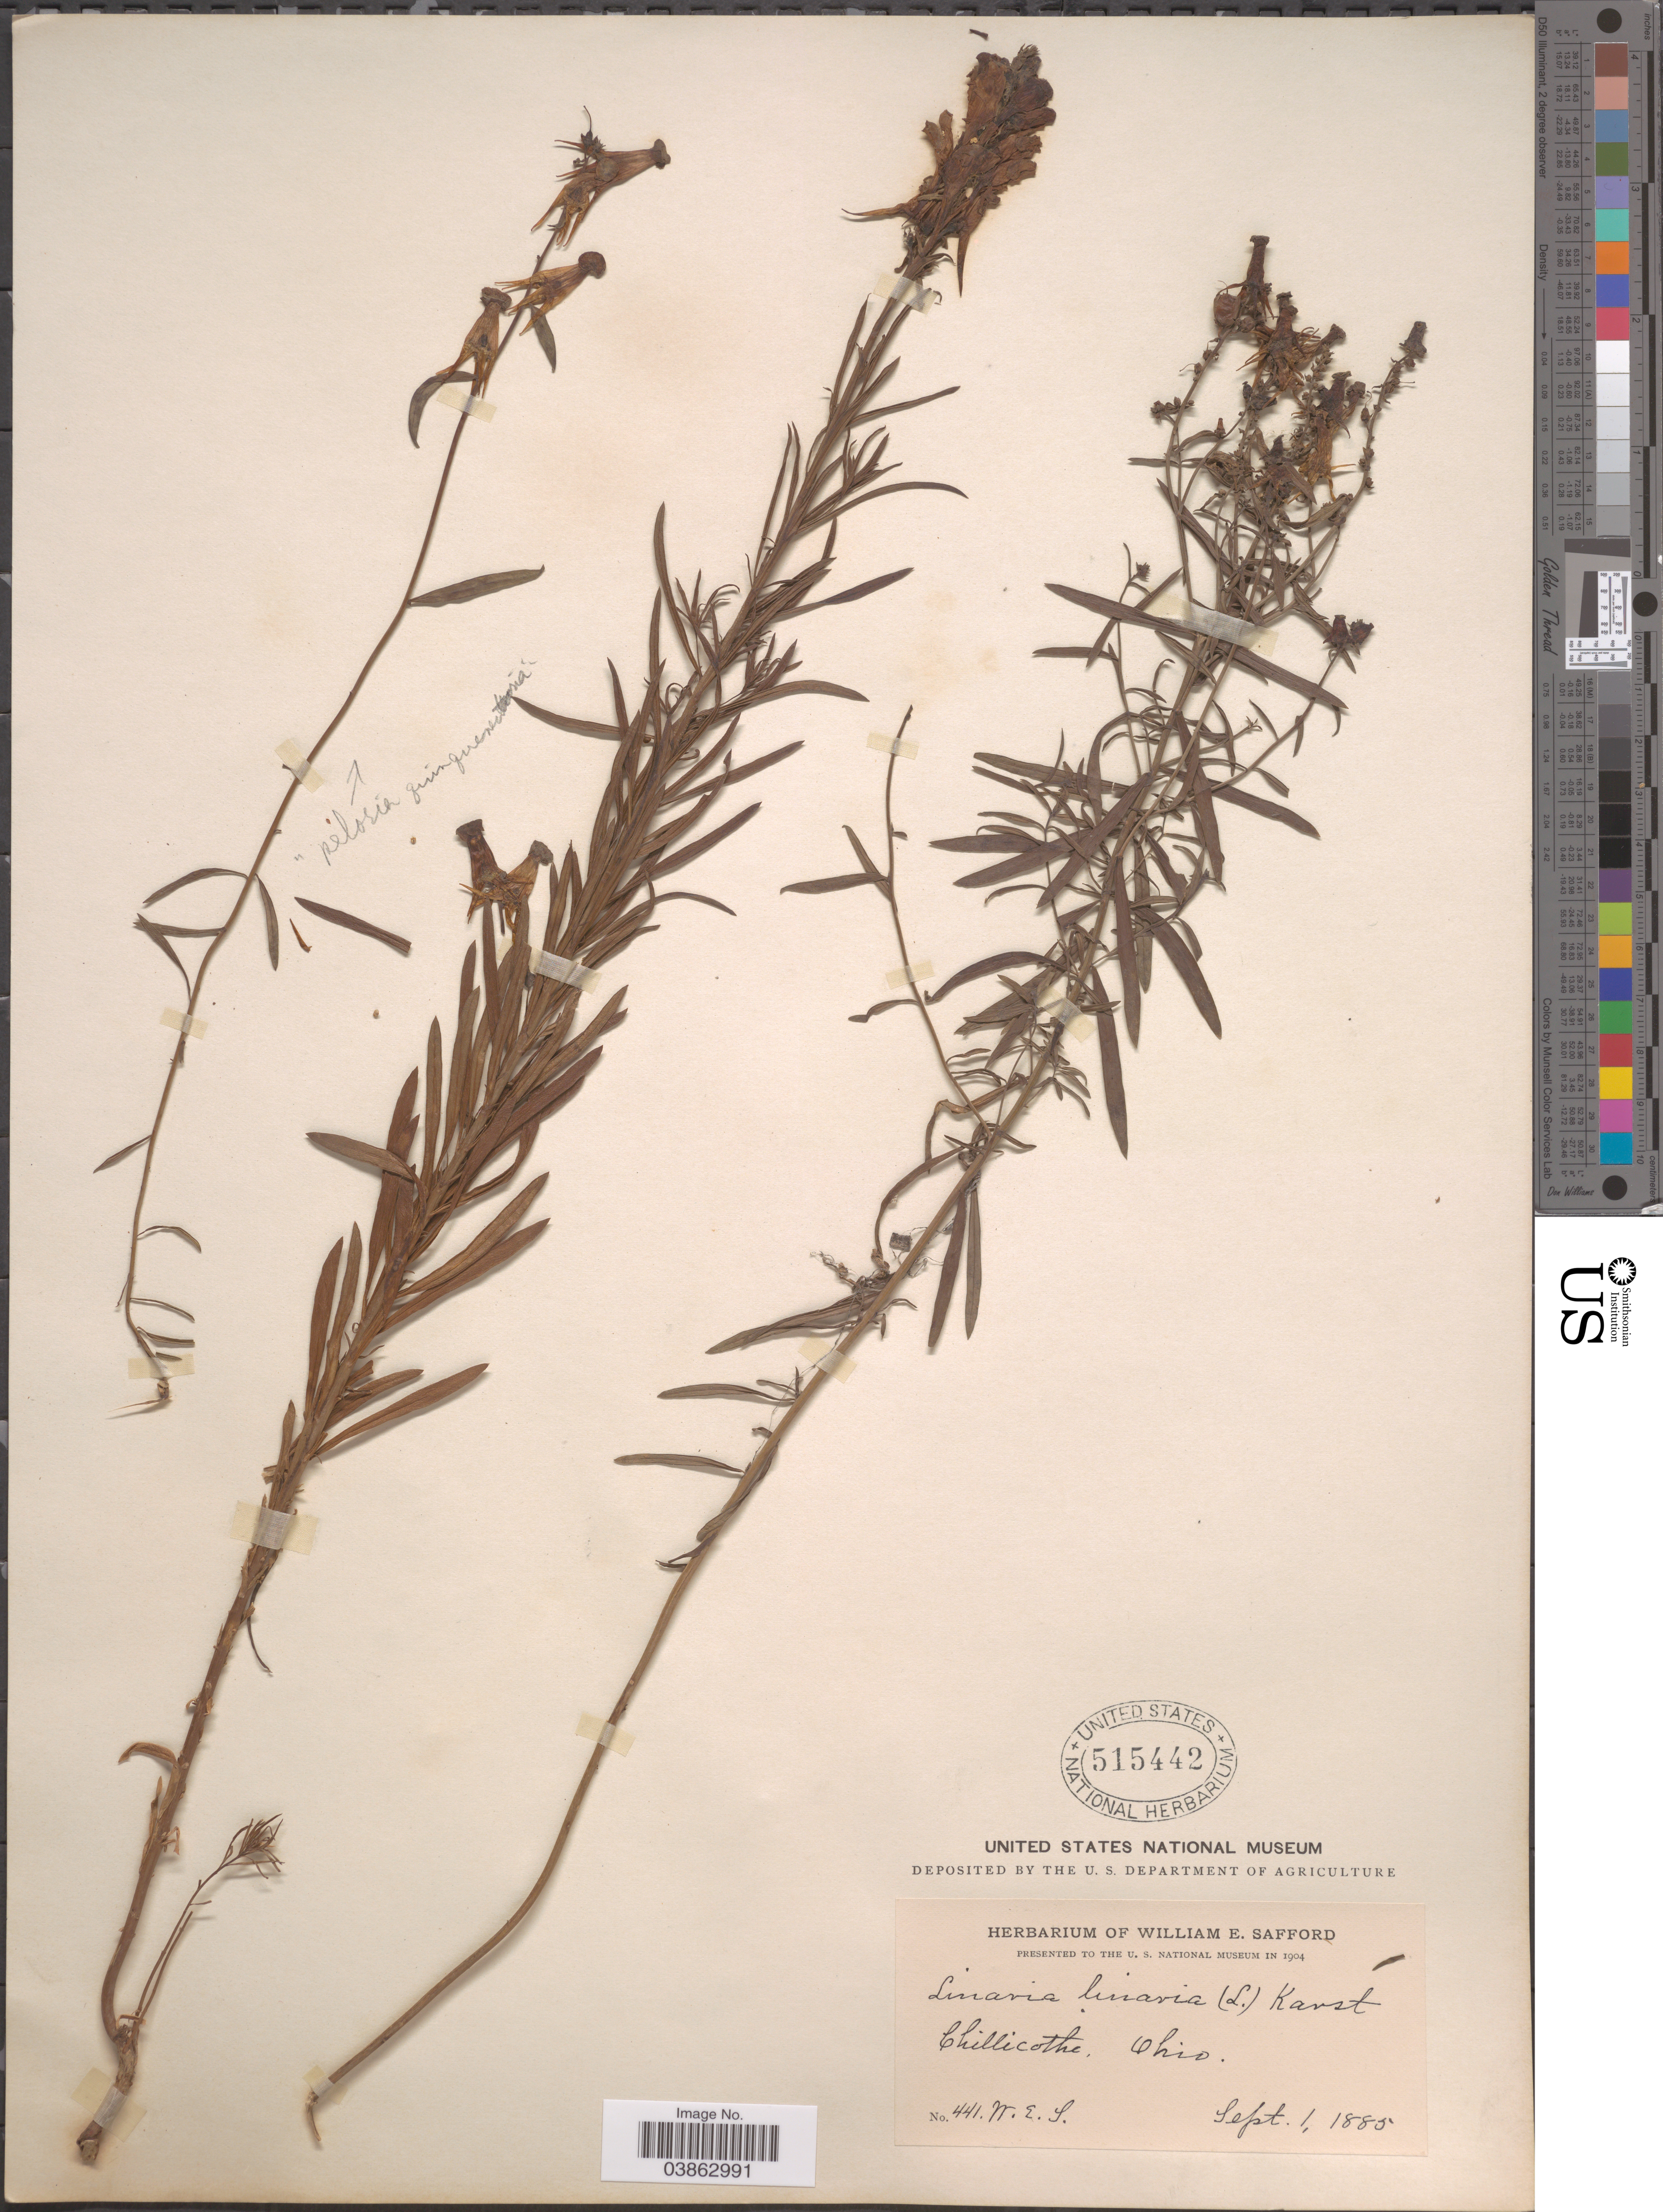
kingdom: Plantae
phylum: Tracheophyta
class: Magnoliopsida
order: Lamiales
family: Plantaginaceae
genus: Linaria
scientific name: Linaria vulgaris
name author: Mill.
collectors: W. E. Safford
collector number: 441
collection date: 1885-09-01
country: United States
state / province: Ohio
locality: Chillicothe.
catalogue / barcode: US 515442